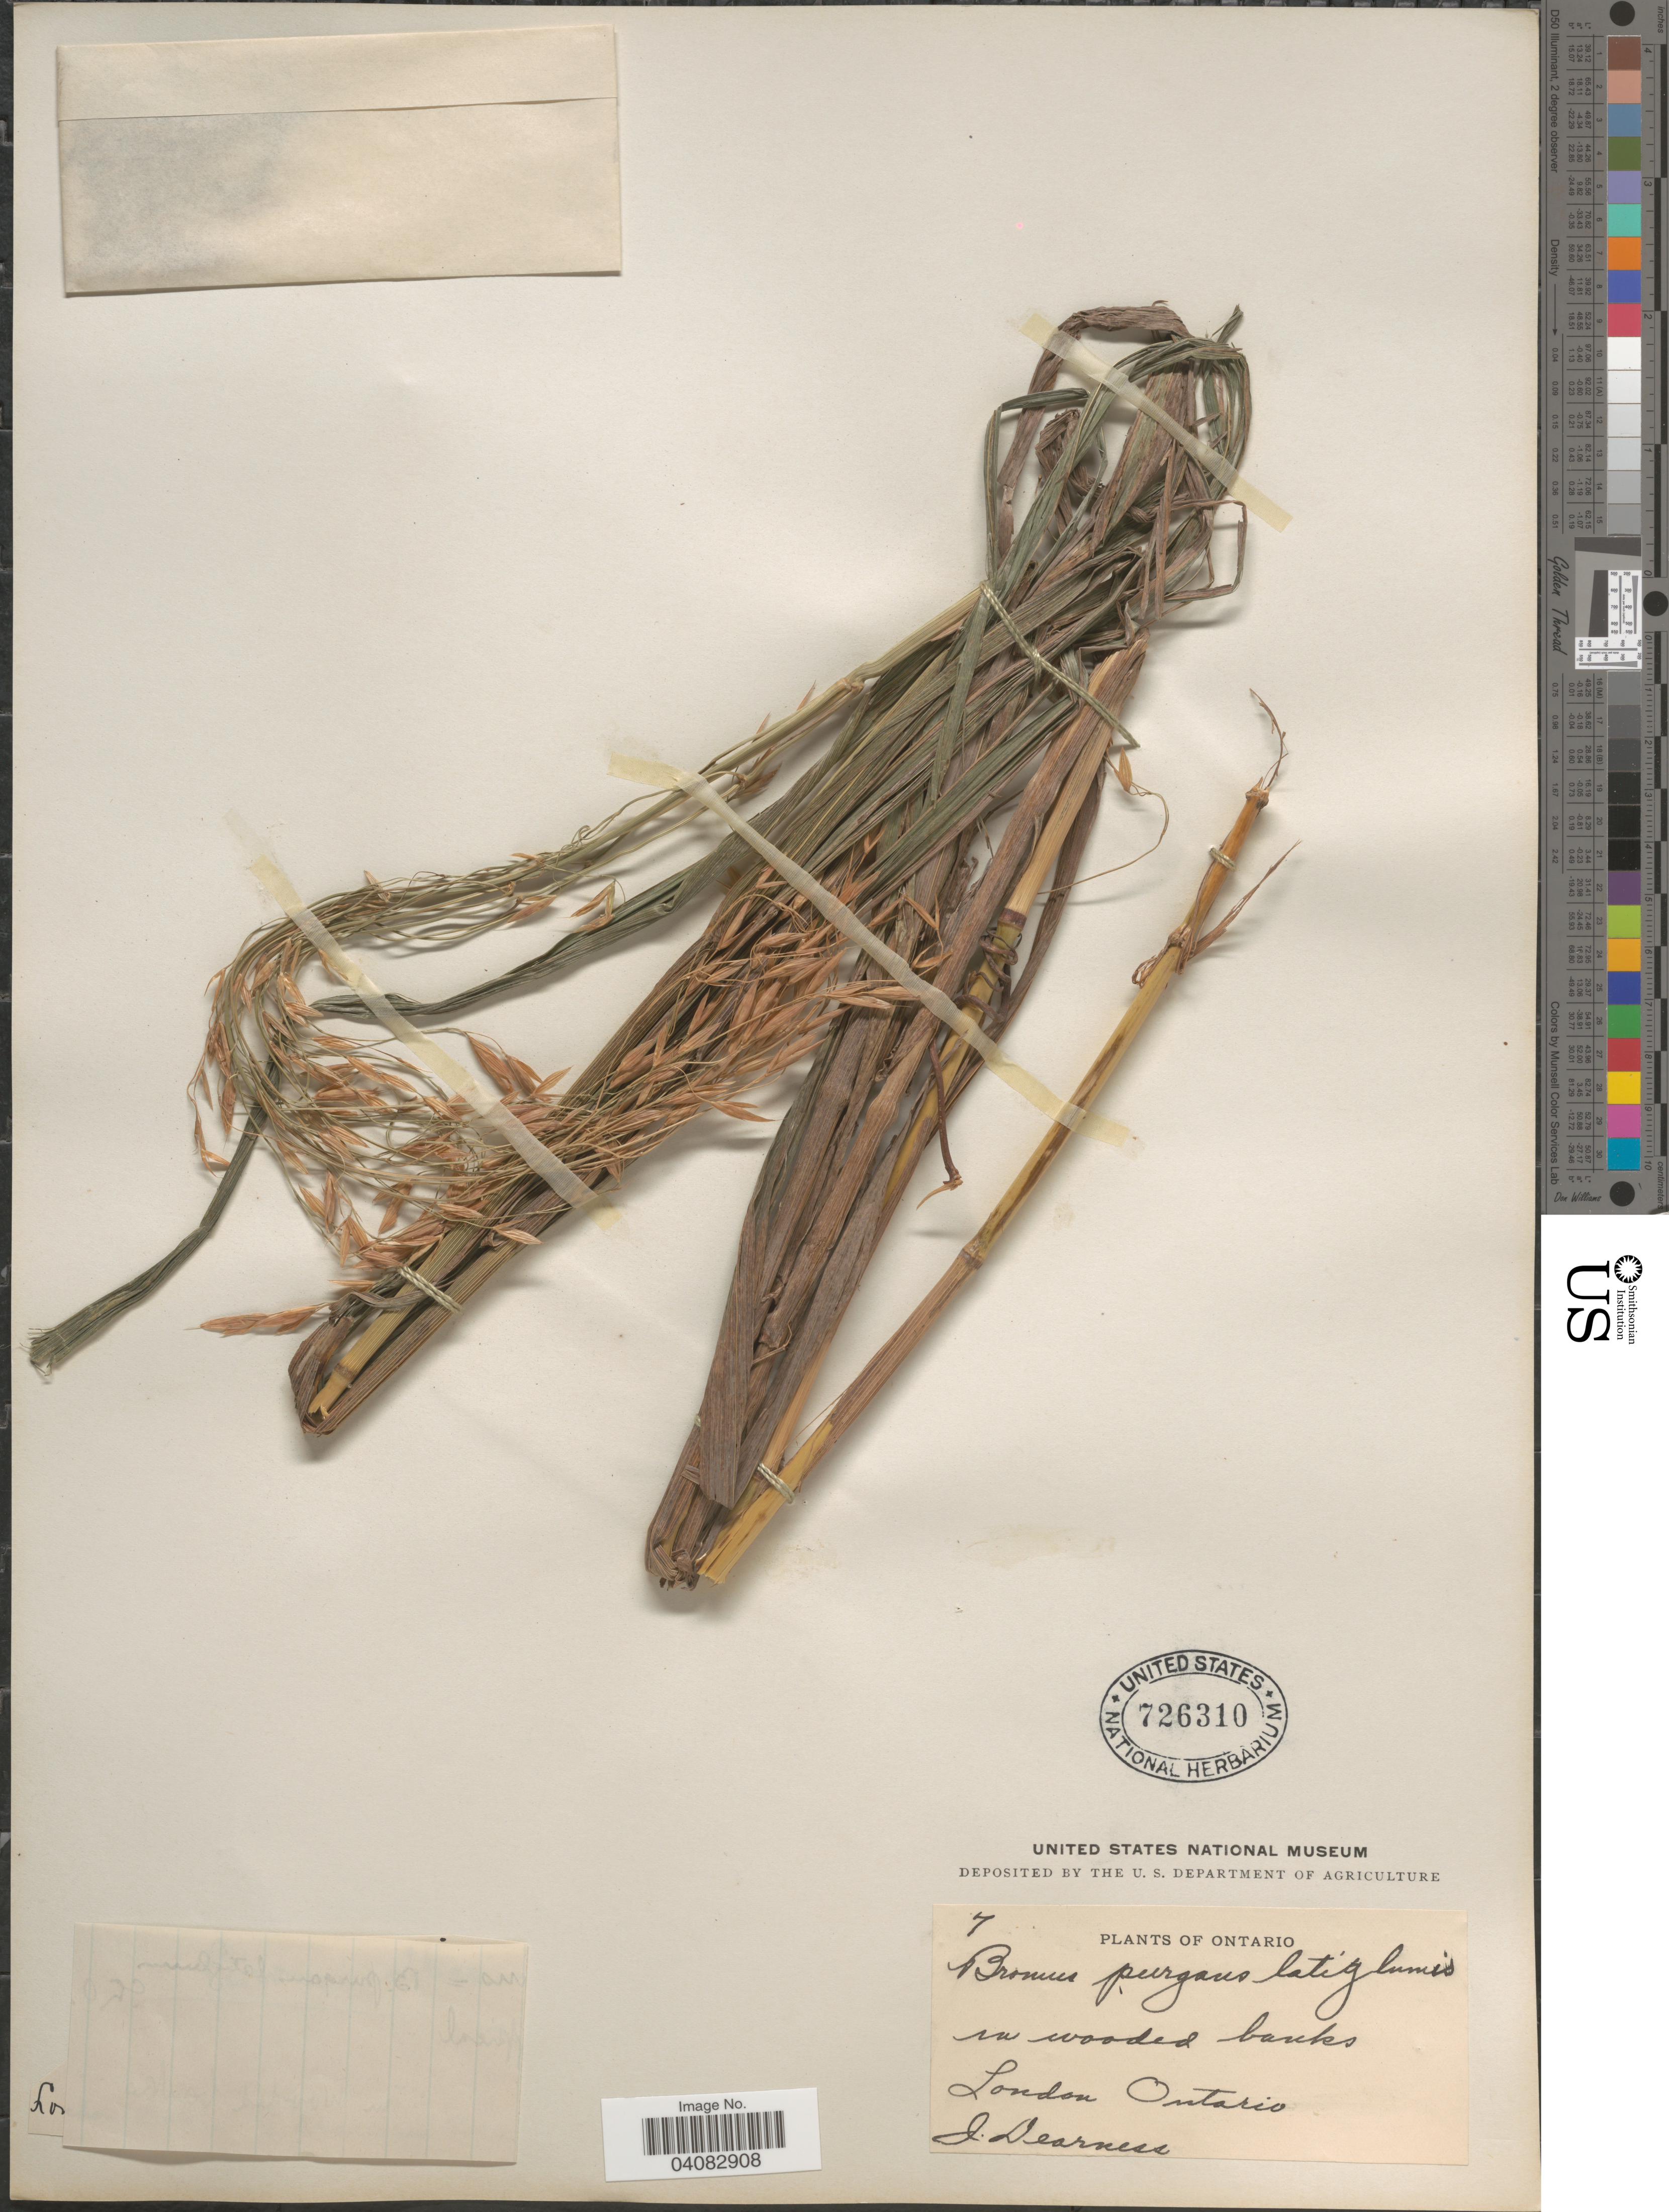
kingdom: Plantae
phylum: Tracheophyta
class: Liliopsida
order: Poales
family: Poaceae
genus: Bromus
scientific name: Bromus latiglumis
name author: (Scribn. ex Shear) Hitchc.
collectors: J. Dearness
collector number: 7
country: Canada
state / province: Ontario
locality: In wooded banks. London.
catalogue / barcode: US 726310